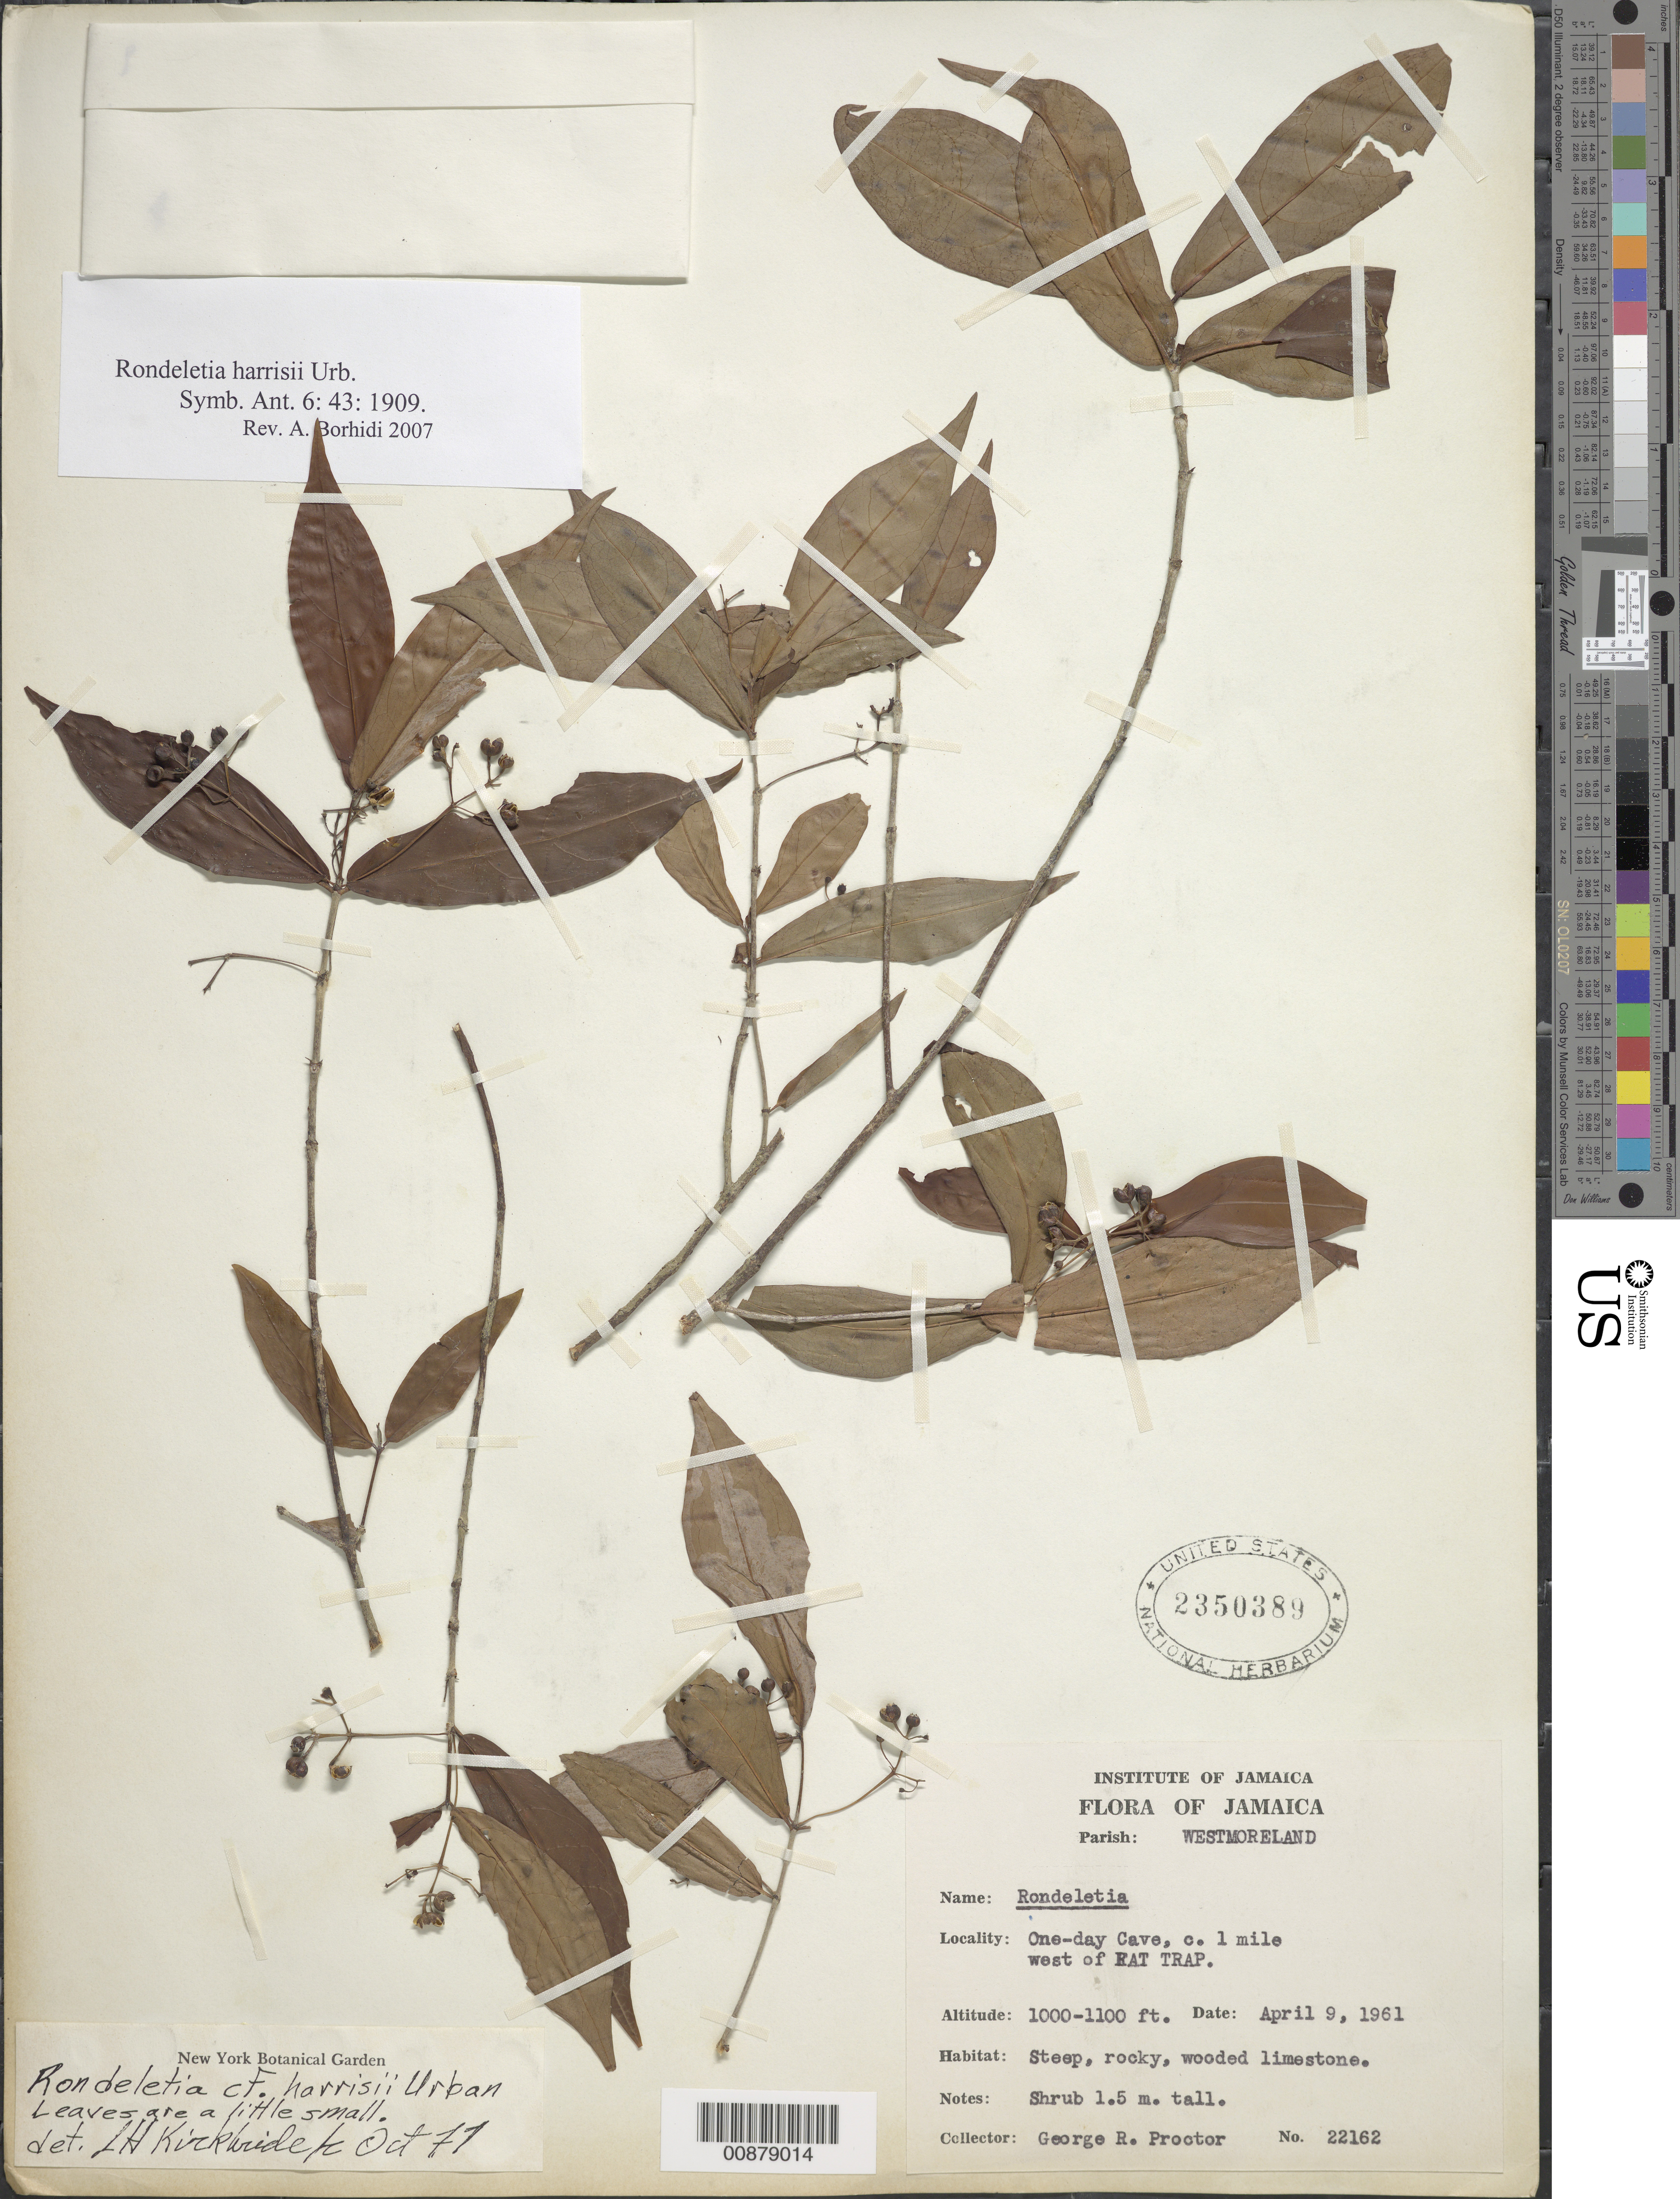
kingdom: Plantae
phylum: Tracheophyta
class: Magnoliopsida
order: Gentianales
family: Rubiaceae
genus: Rondeletia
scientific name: Rondeletia harrisii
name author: Urb.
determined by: Borhidi, Attila L.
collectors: G. R. Proctor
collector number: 22162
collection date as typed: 09 Apr 1961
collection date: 1961-04-09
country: Jamaica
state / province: Westmoreland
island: Jamaica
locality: One-day Cave, ca. 1 mi. W of Rat Trap.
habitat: Steep, rocky, wooded limestone.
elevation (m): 305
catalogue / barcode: US 2350389